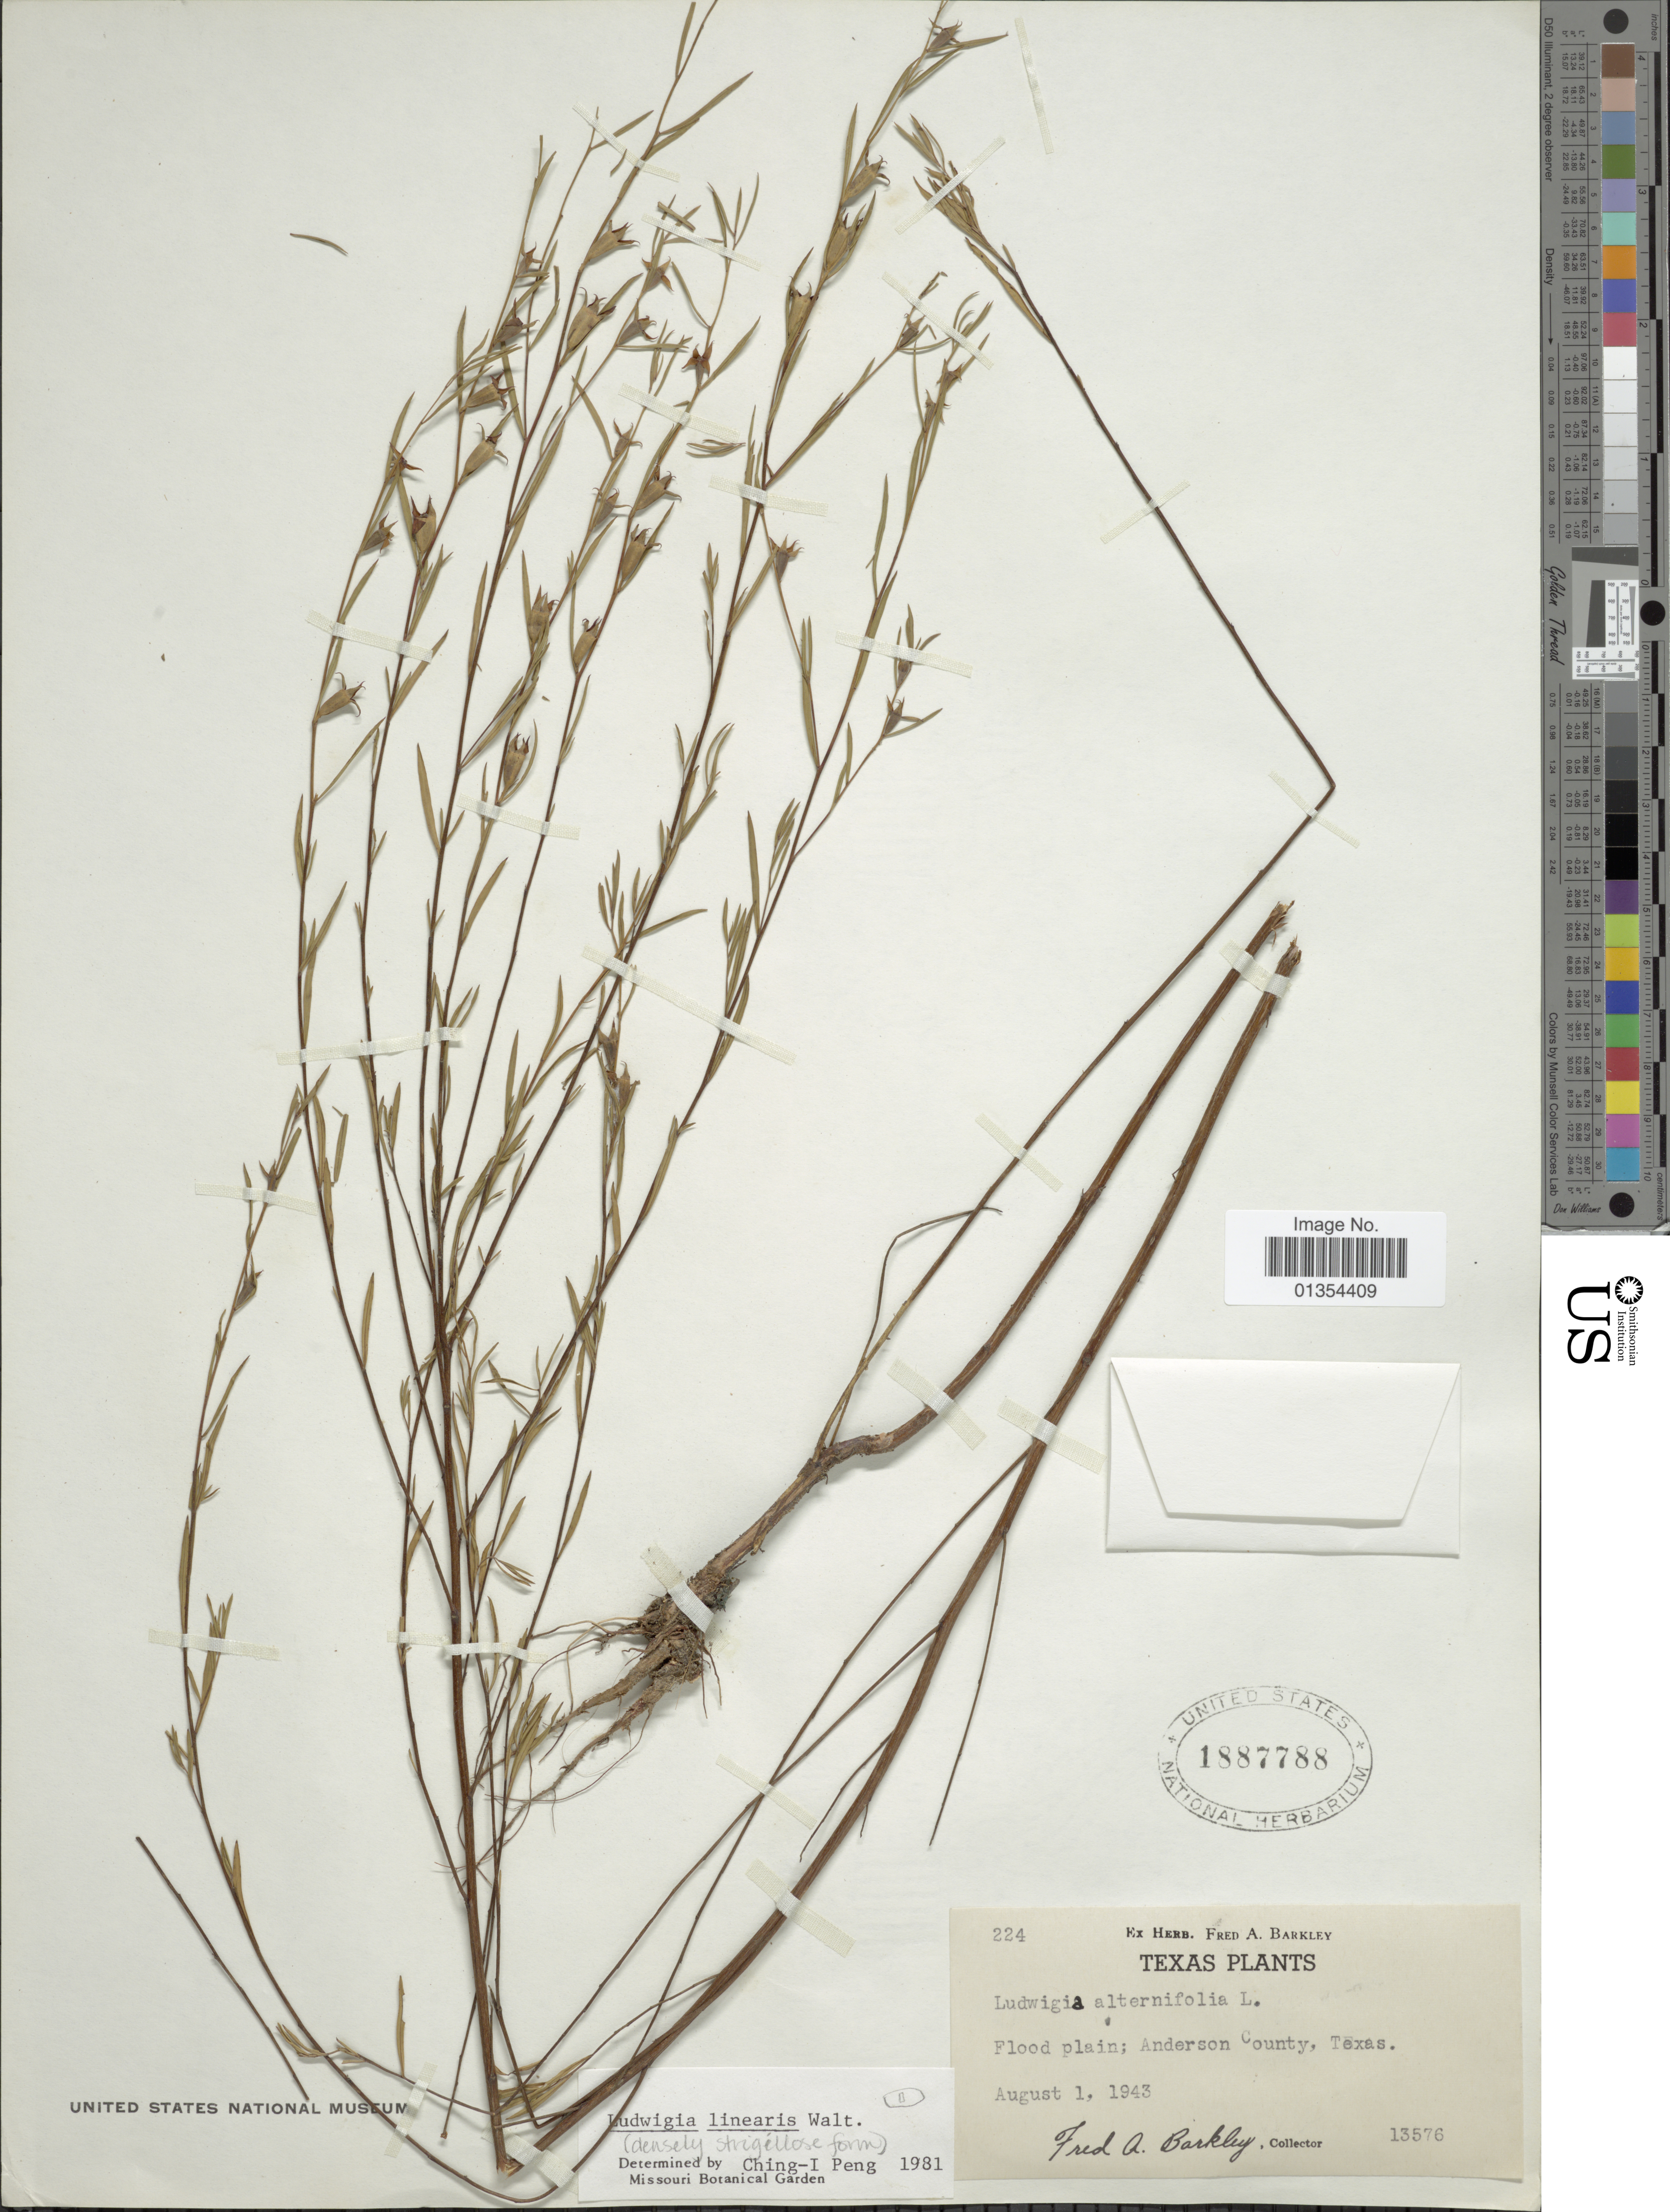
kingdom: Plantae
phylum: Tracheophyta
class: Magnoliopsida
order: Myrtales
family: Onagraceae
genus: Ludwigia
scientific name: Ludwigia linearis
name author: Walter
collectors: F. A. Barkley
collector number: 13576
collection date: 1943-08-01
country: United States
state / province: Texas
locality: Anderson County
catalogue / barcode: US 1887788